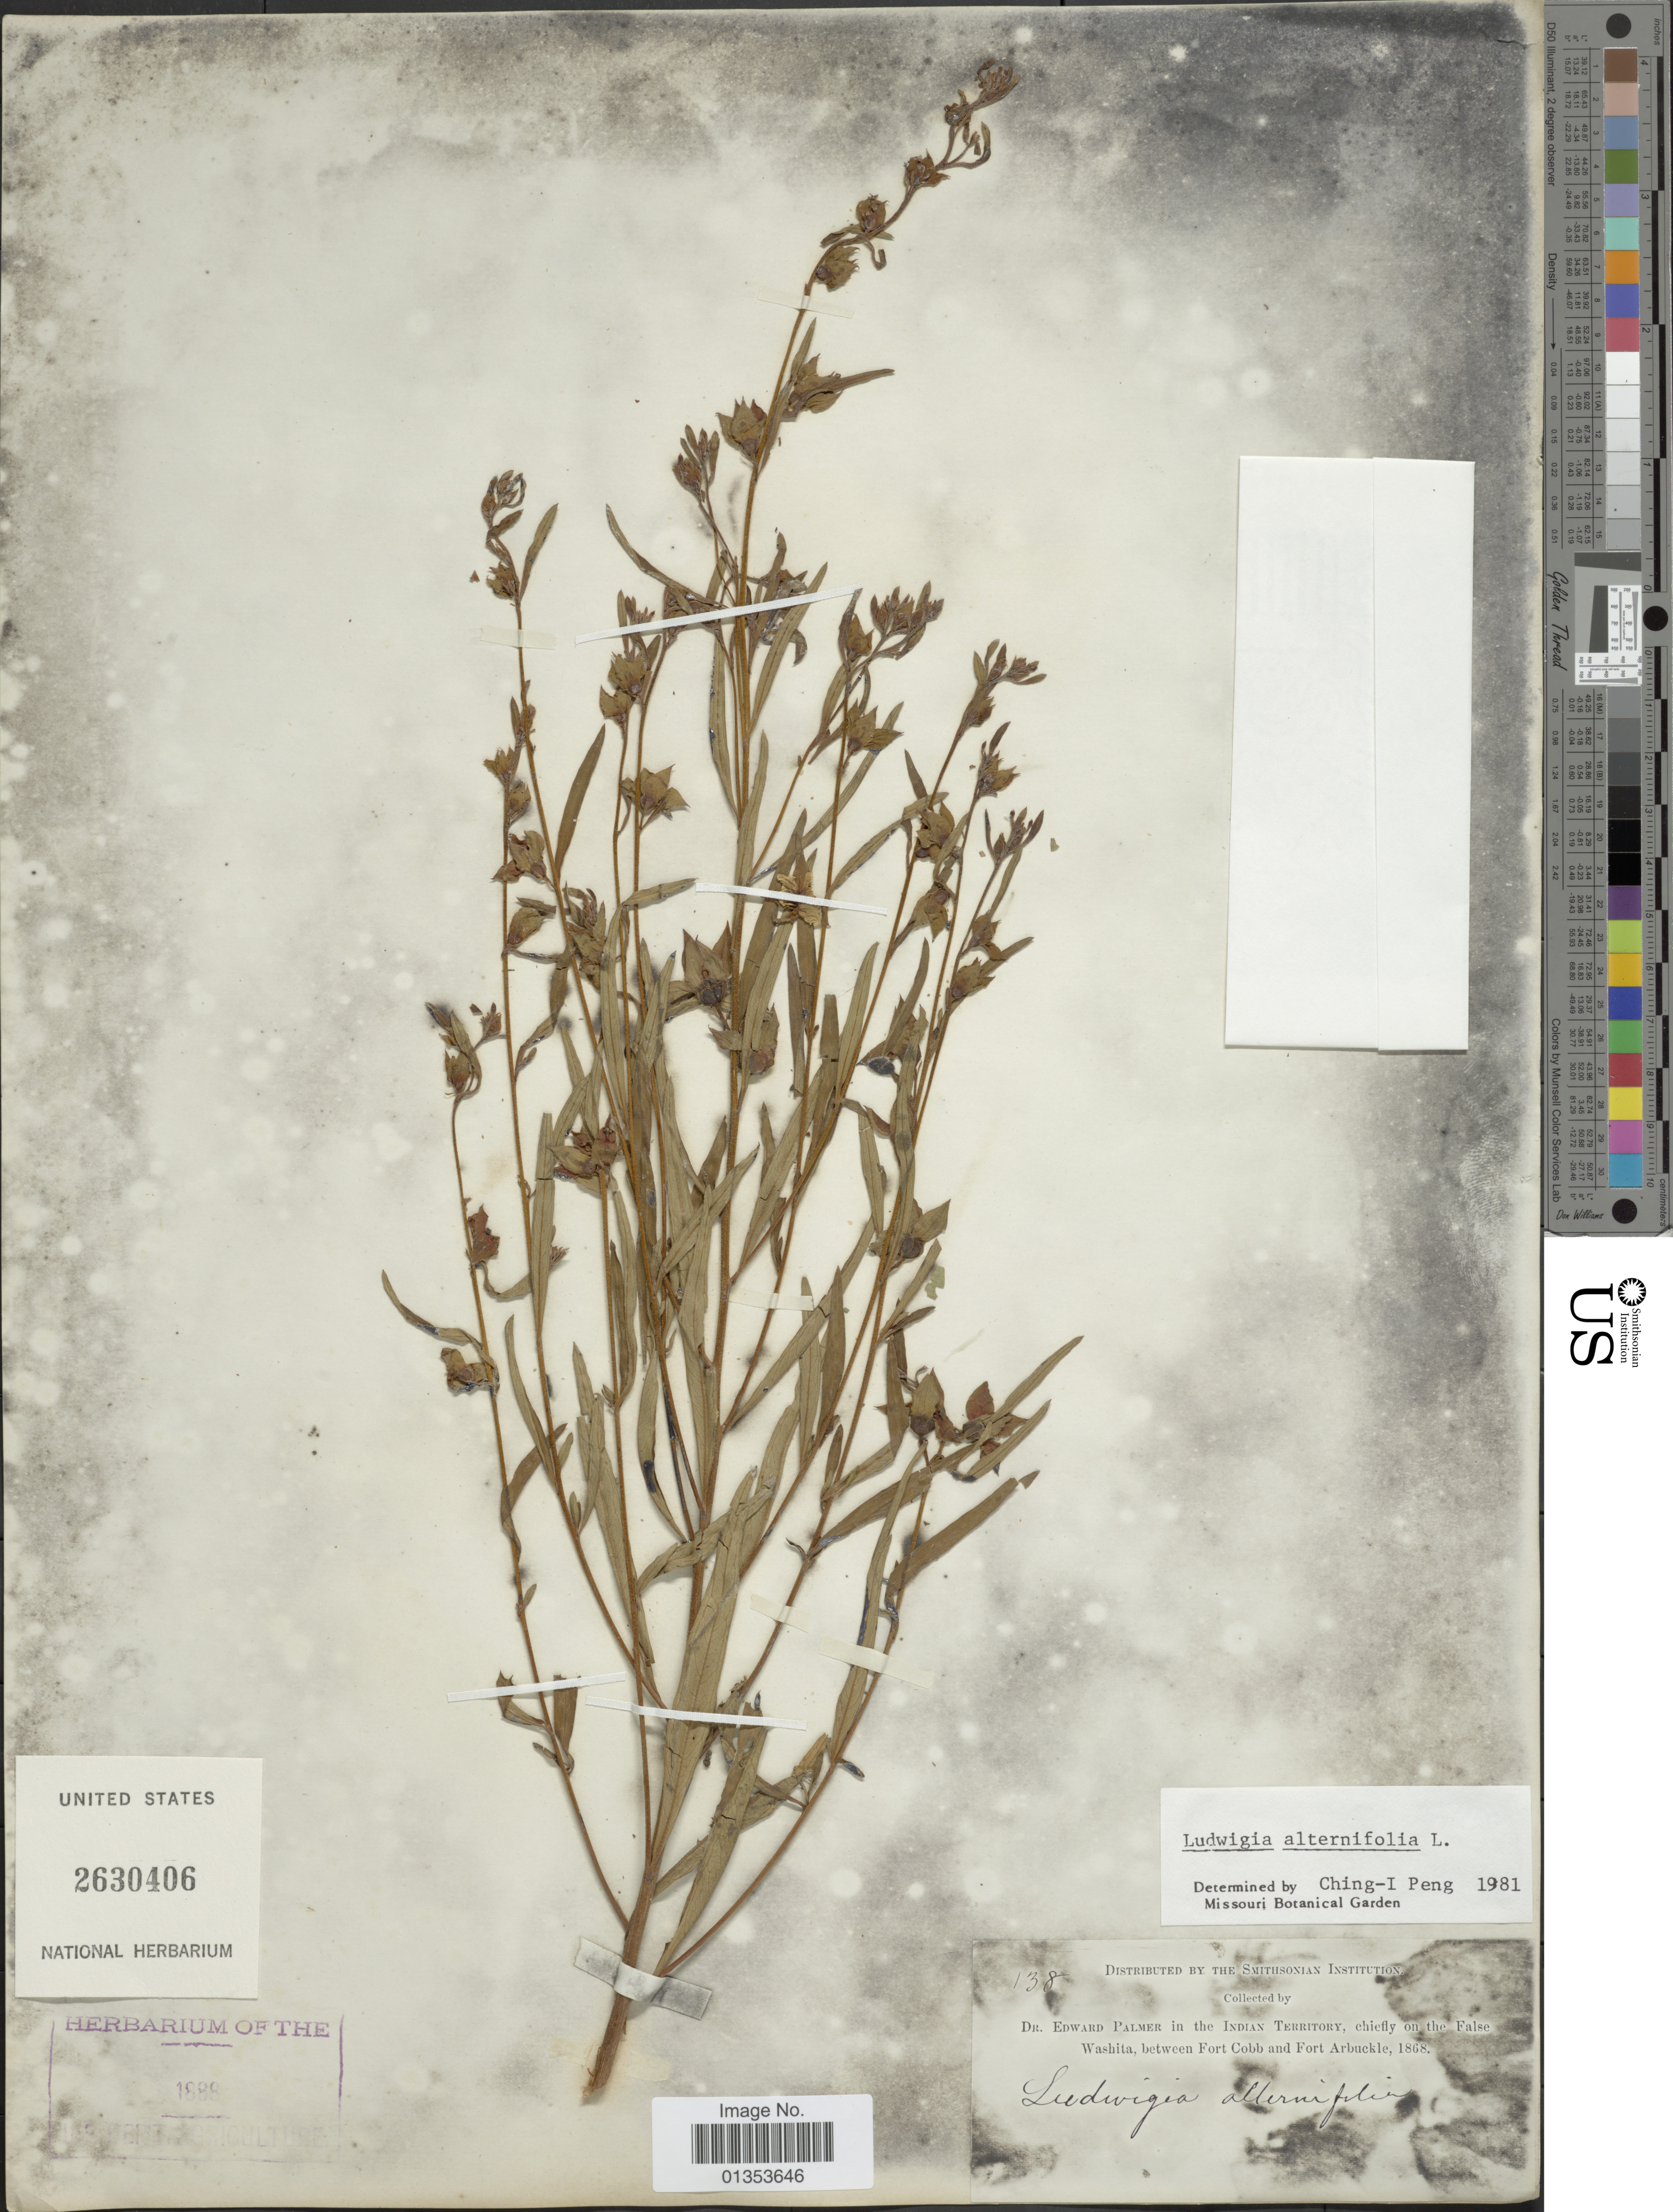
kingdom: Plantae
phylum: Tracheophyta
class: Magnoliopsida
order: Myrtales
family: Onagraceae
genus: Ludwigia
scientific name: Ludwigia alternifolia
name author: L.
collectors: E. Palmer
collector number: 138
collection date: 1868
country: United States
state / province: Oklahoma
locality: Indian Territory, chiefly on the False Washita, between Fort Cobb and Fort Arbuckle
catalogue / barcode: US 2630406